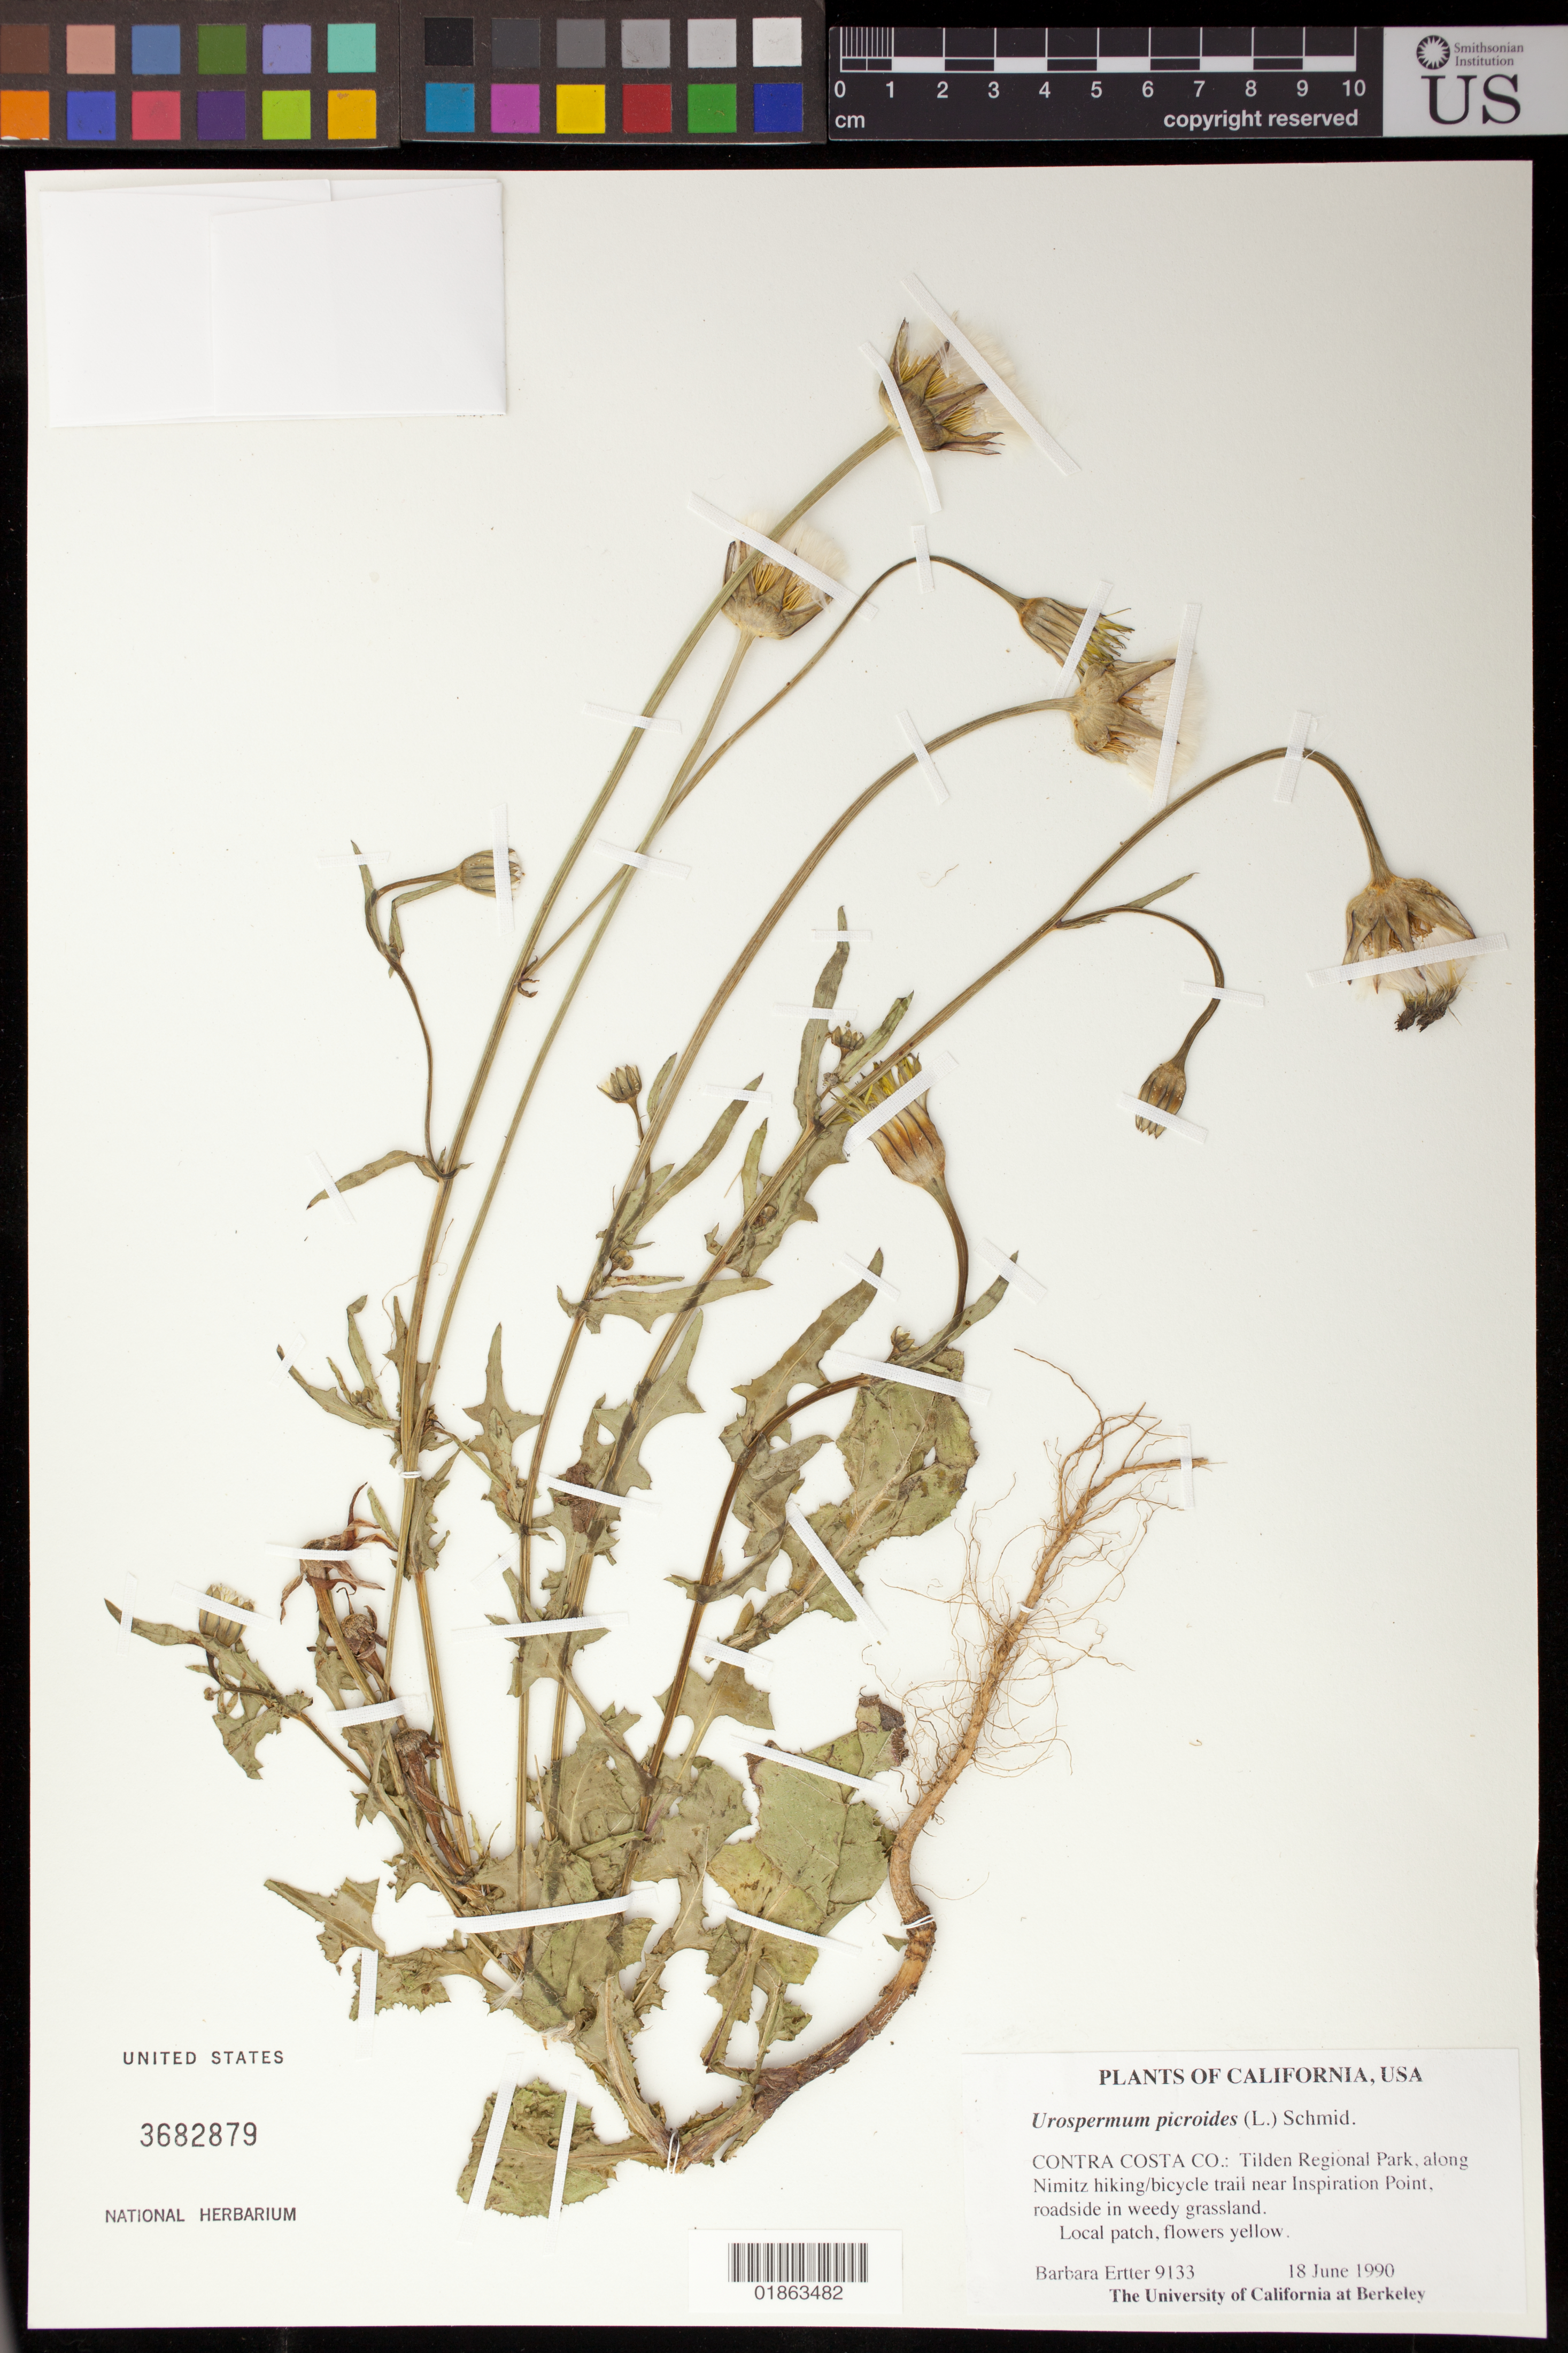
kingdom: Plantae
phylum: Tracheophyta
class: Magnoliopsida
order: Asterales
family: Asteraceae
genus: Urospermum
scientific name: Urospermum picroides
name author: (L.) F.W. Schmidt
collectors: B. Ertter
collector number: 9133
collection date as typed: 18 June 1990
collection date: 1990-06-18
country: United States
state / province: California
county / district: Contra Costa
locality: Tilden Regional Park, along Nimitz hiking/bicycle trail near Inspiration Point.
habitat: Roadside in weedy grassland.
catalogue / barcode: US 3682879